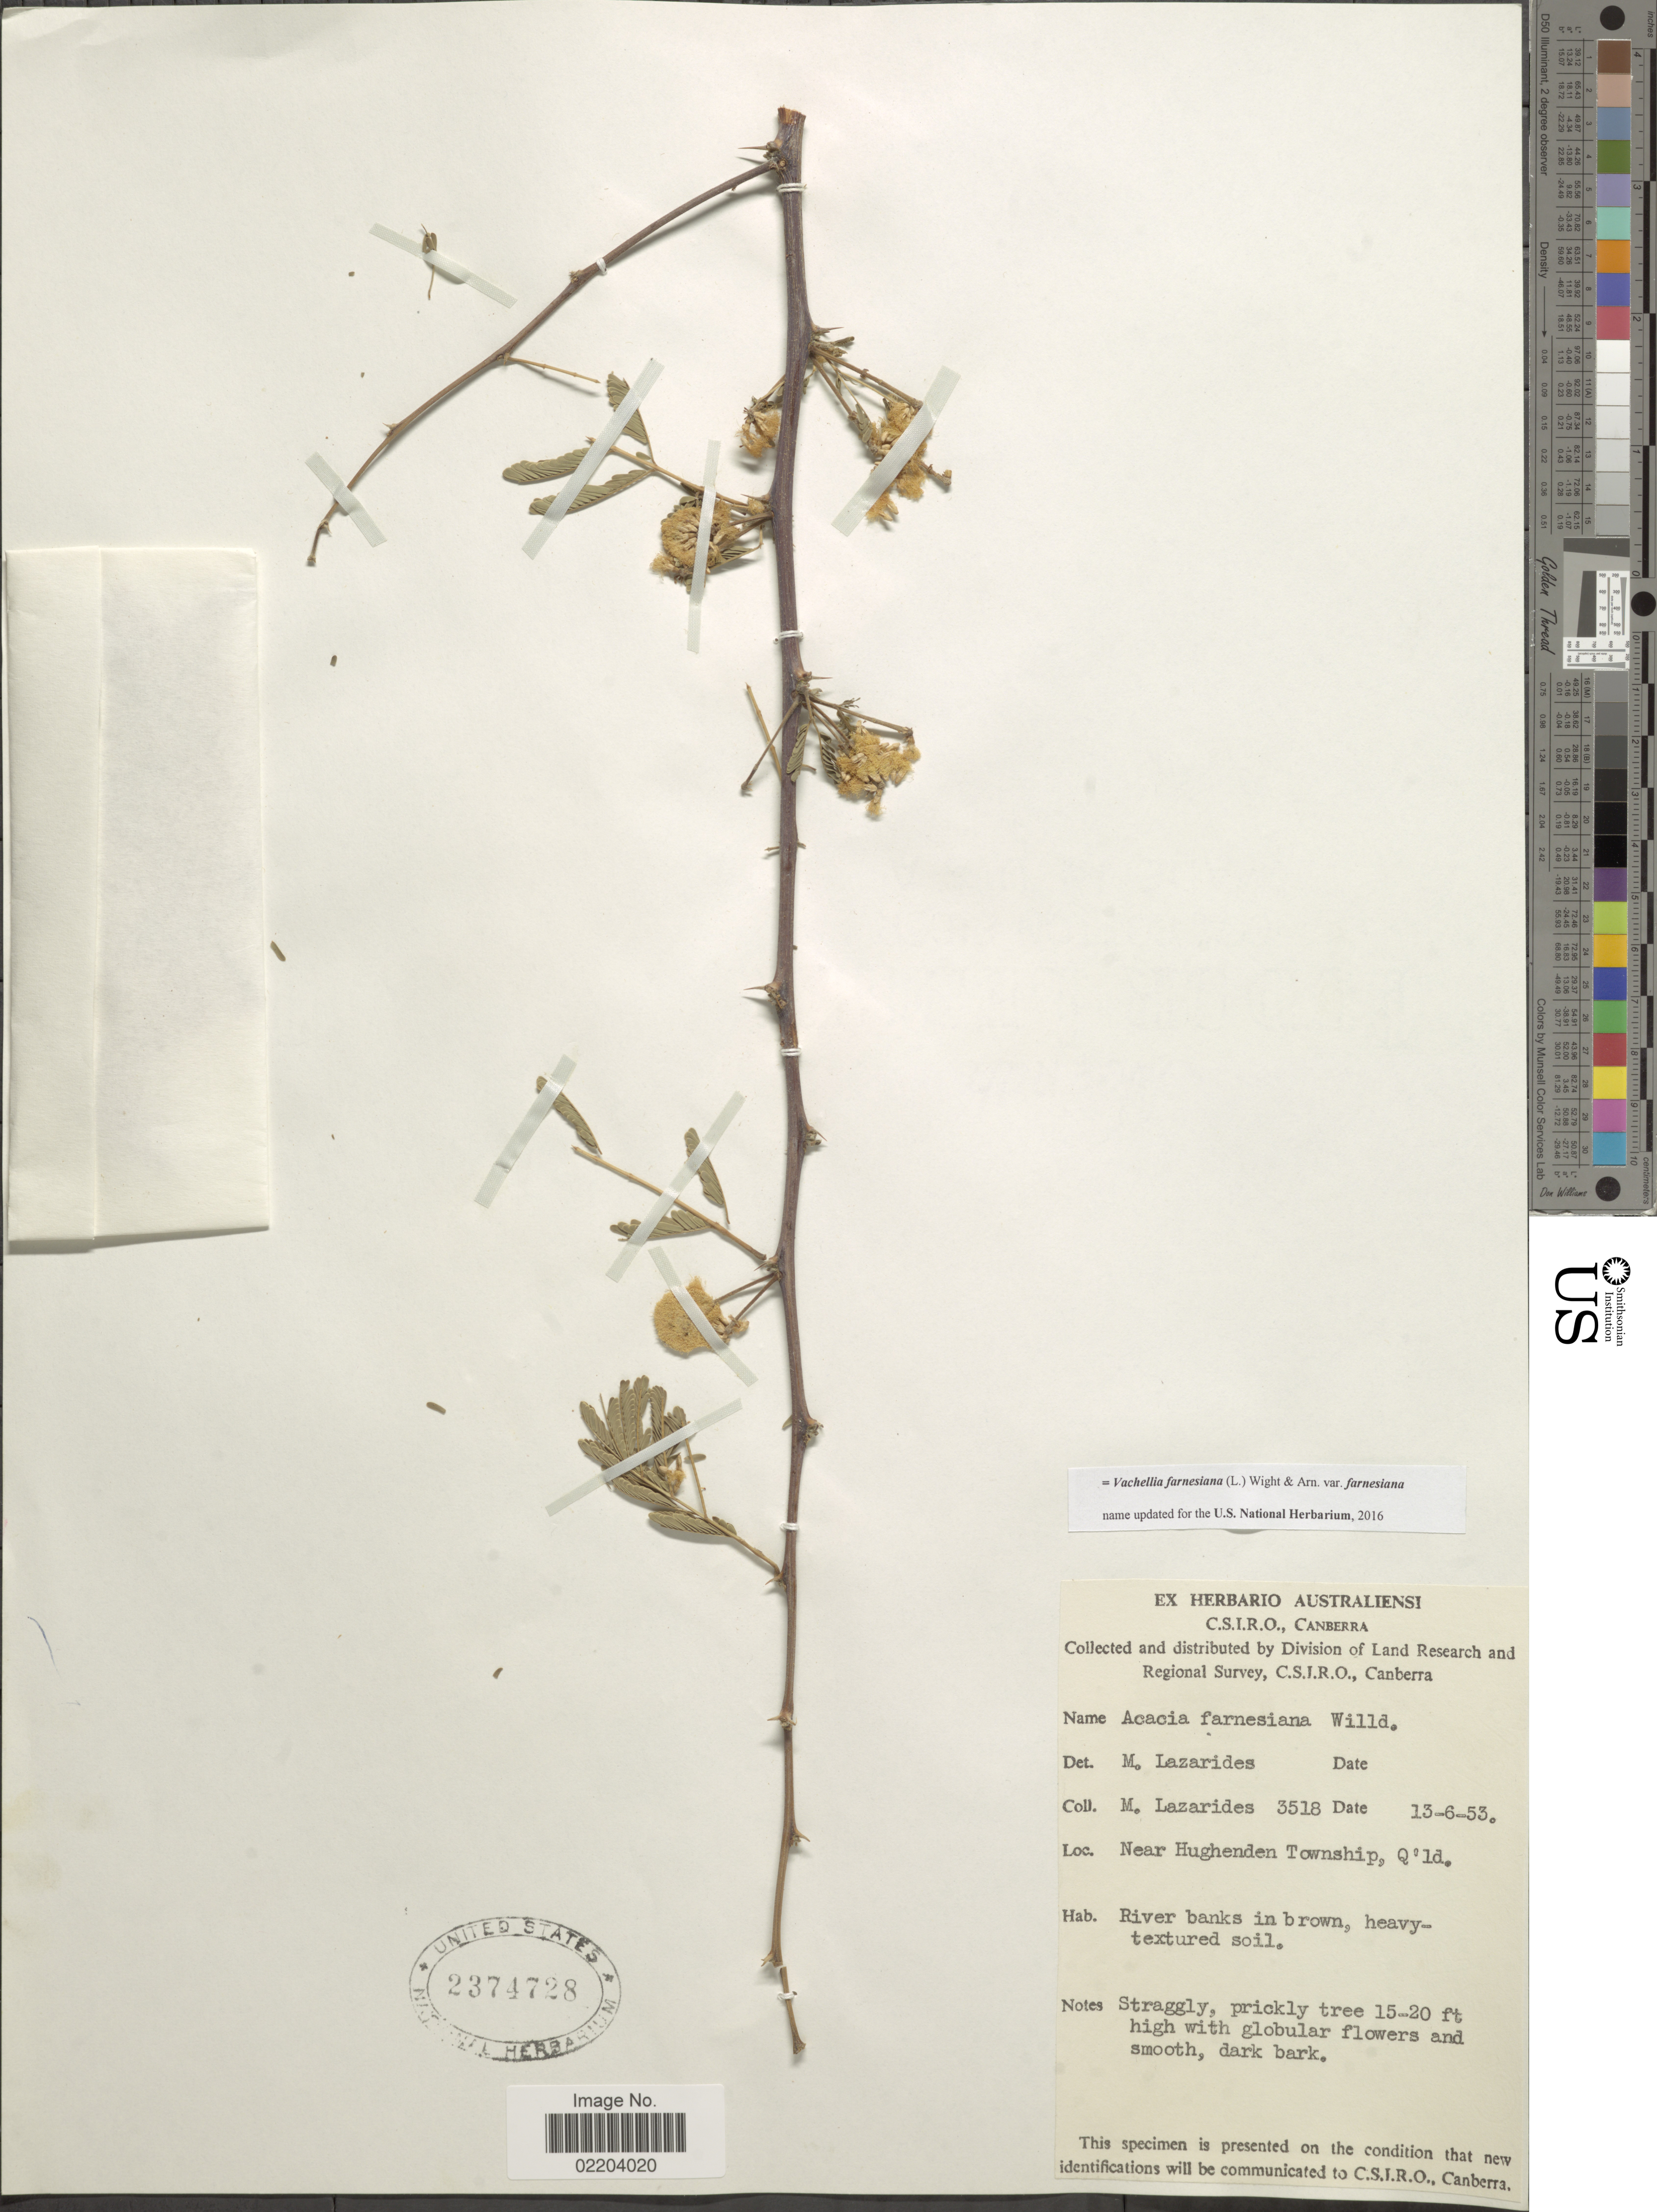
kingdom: Plantae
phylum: Tracheophyta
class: Magnoliopsida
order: Fabales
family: Fabaceae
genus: Vachellia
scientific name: Vachellia farnesiana var. farnesiana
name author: (L.) Wight & Arn.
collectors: M. Lazarides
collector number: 3518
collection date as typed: Transcribed d/m/y: 13/6/53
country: Australia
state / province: Queensland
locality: Near Hughenden Township, Q'ld.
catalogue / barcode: US 2374728